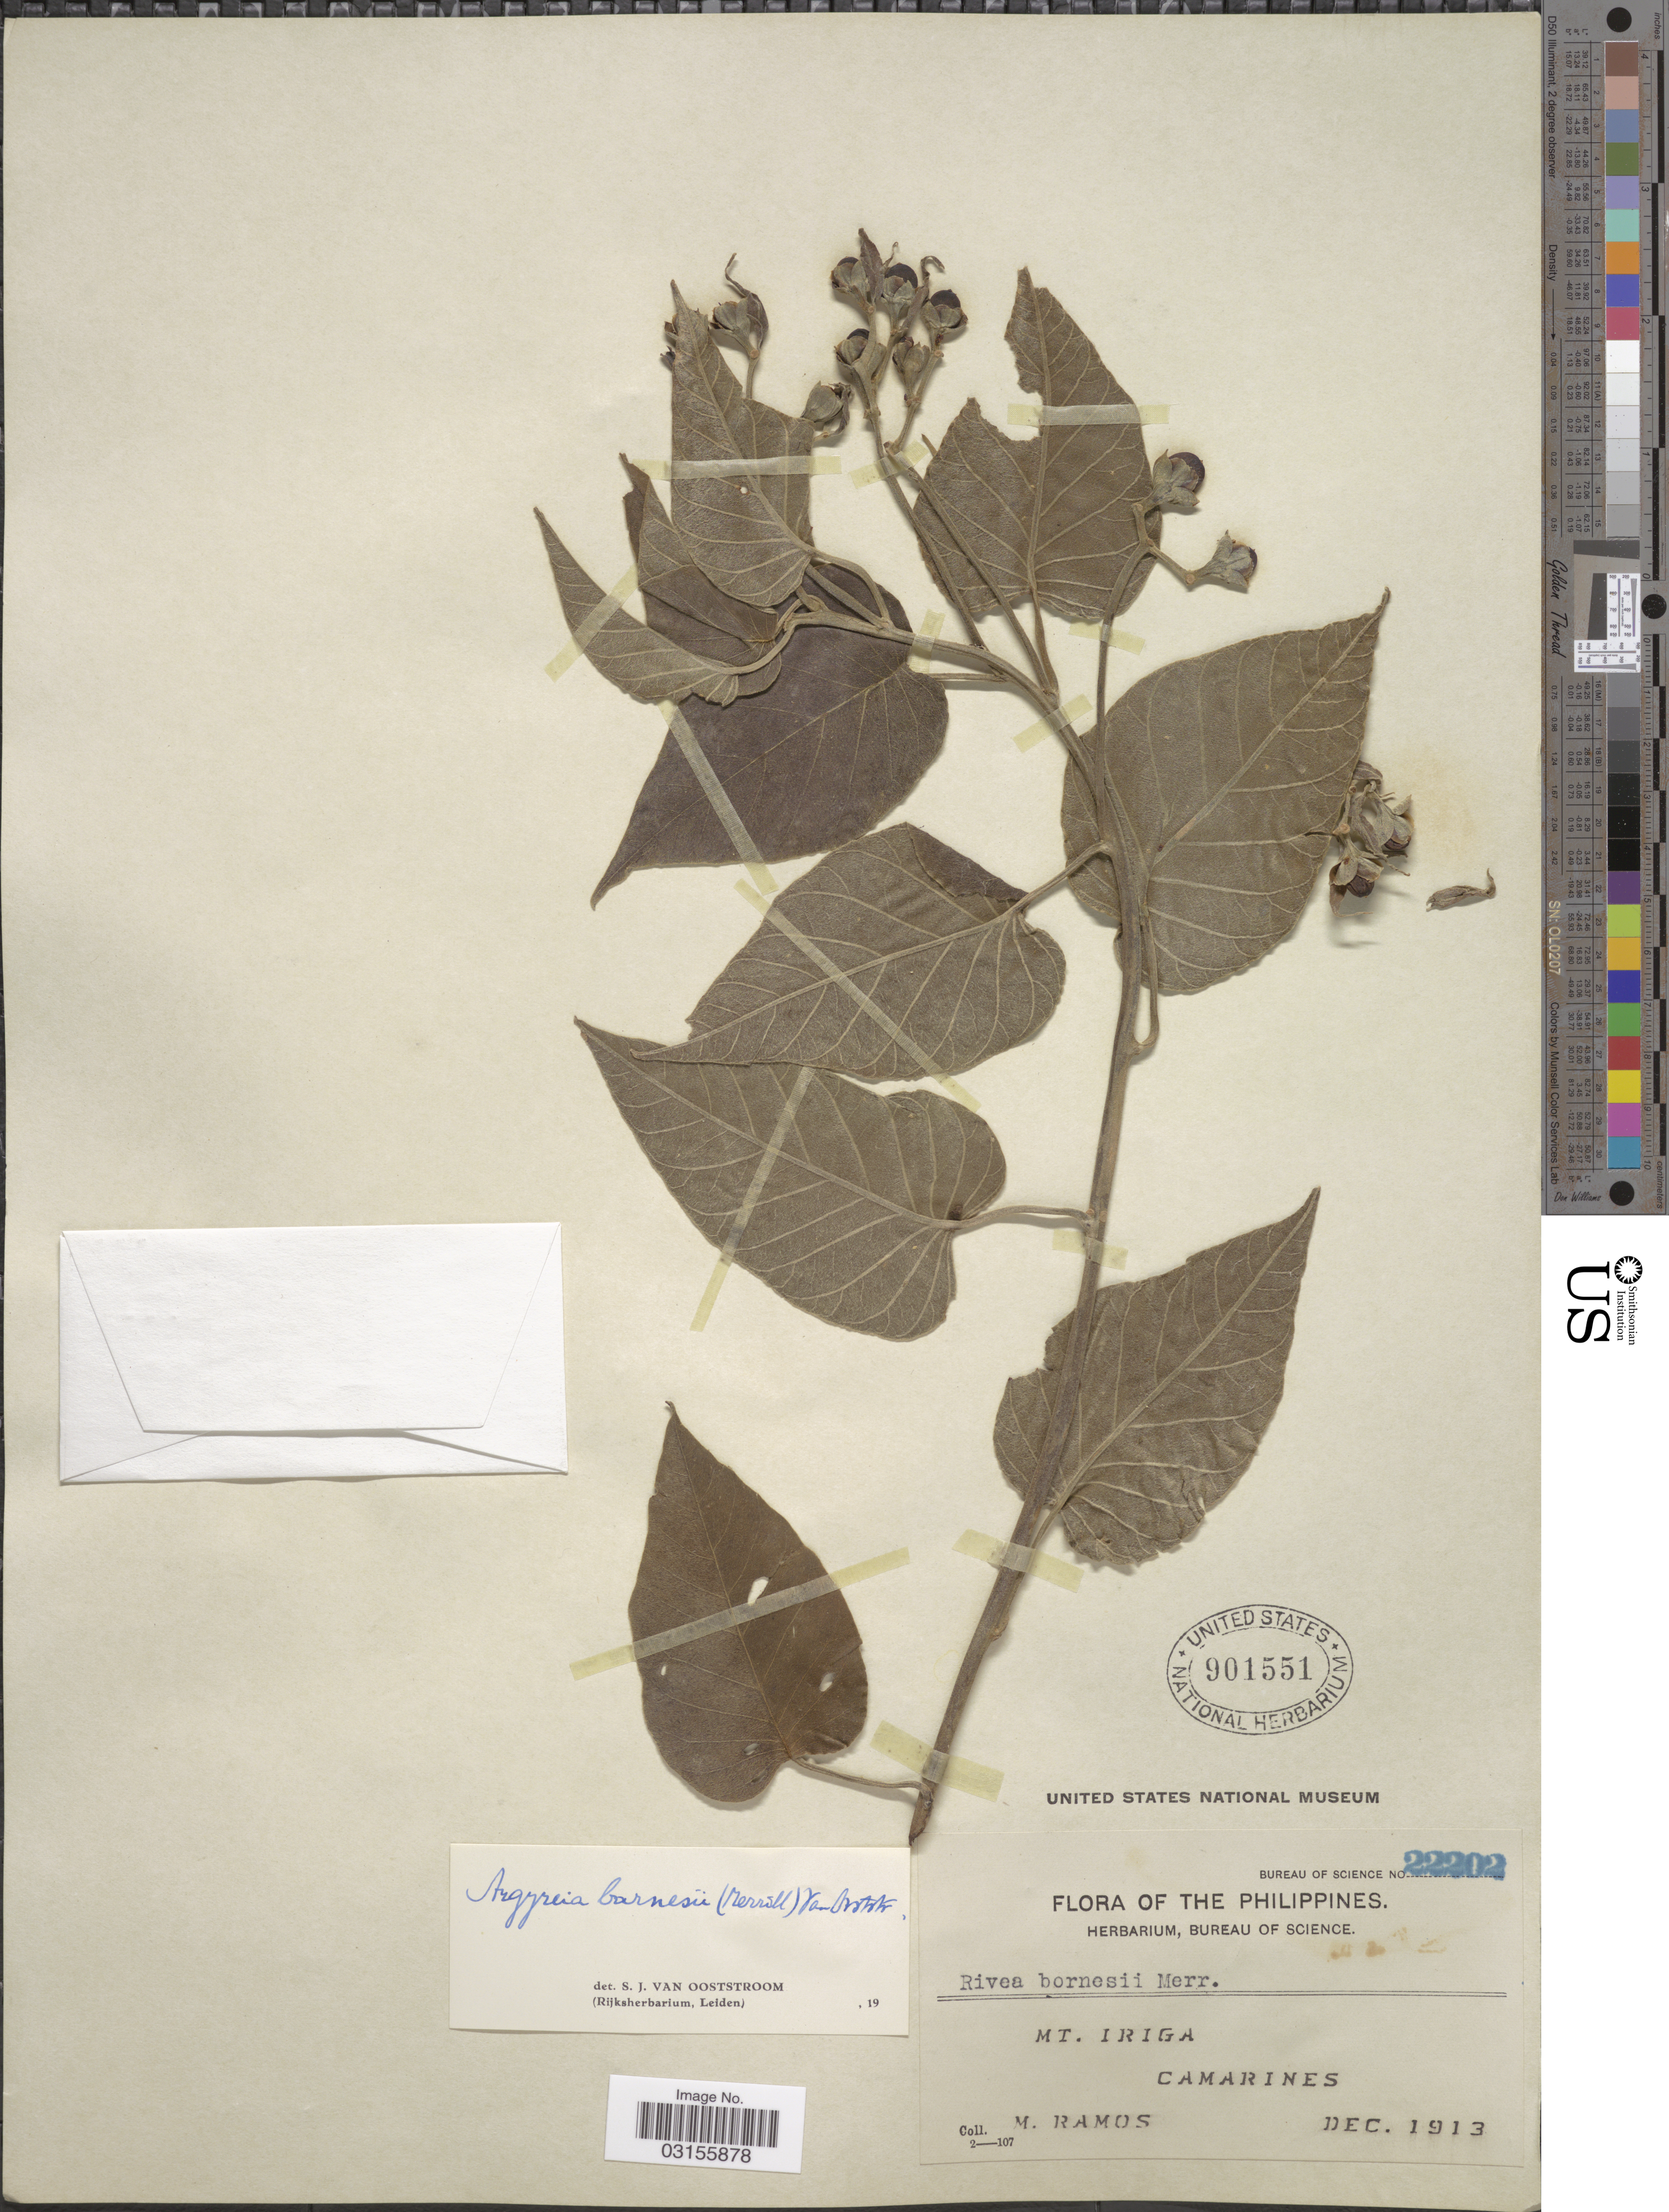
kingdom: Plantae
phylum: Tracheophyta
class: Magnoliopsida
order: Solanales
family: Convolvulaceae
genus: Argyreia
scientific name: Argyreia barnesii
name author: Ooststr.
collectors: M. Ramos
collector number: Bureau of Science 22202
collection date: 1913-12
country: Philippines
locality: Mt. Iriga, Camarines.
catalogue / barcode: US 901551